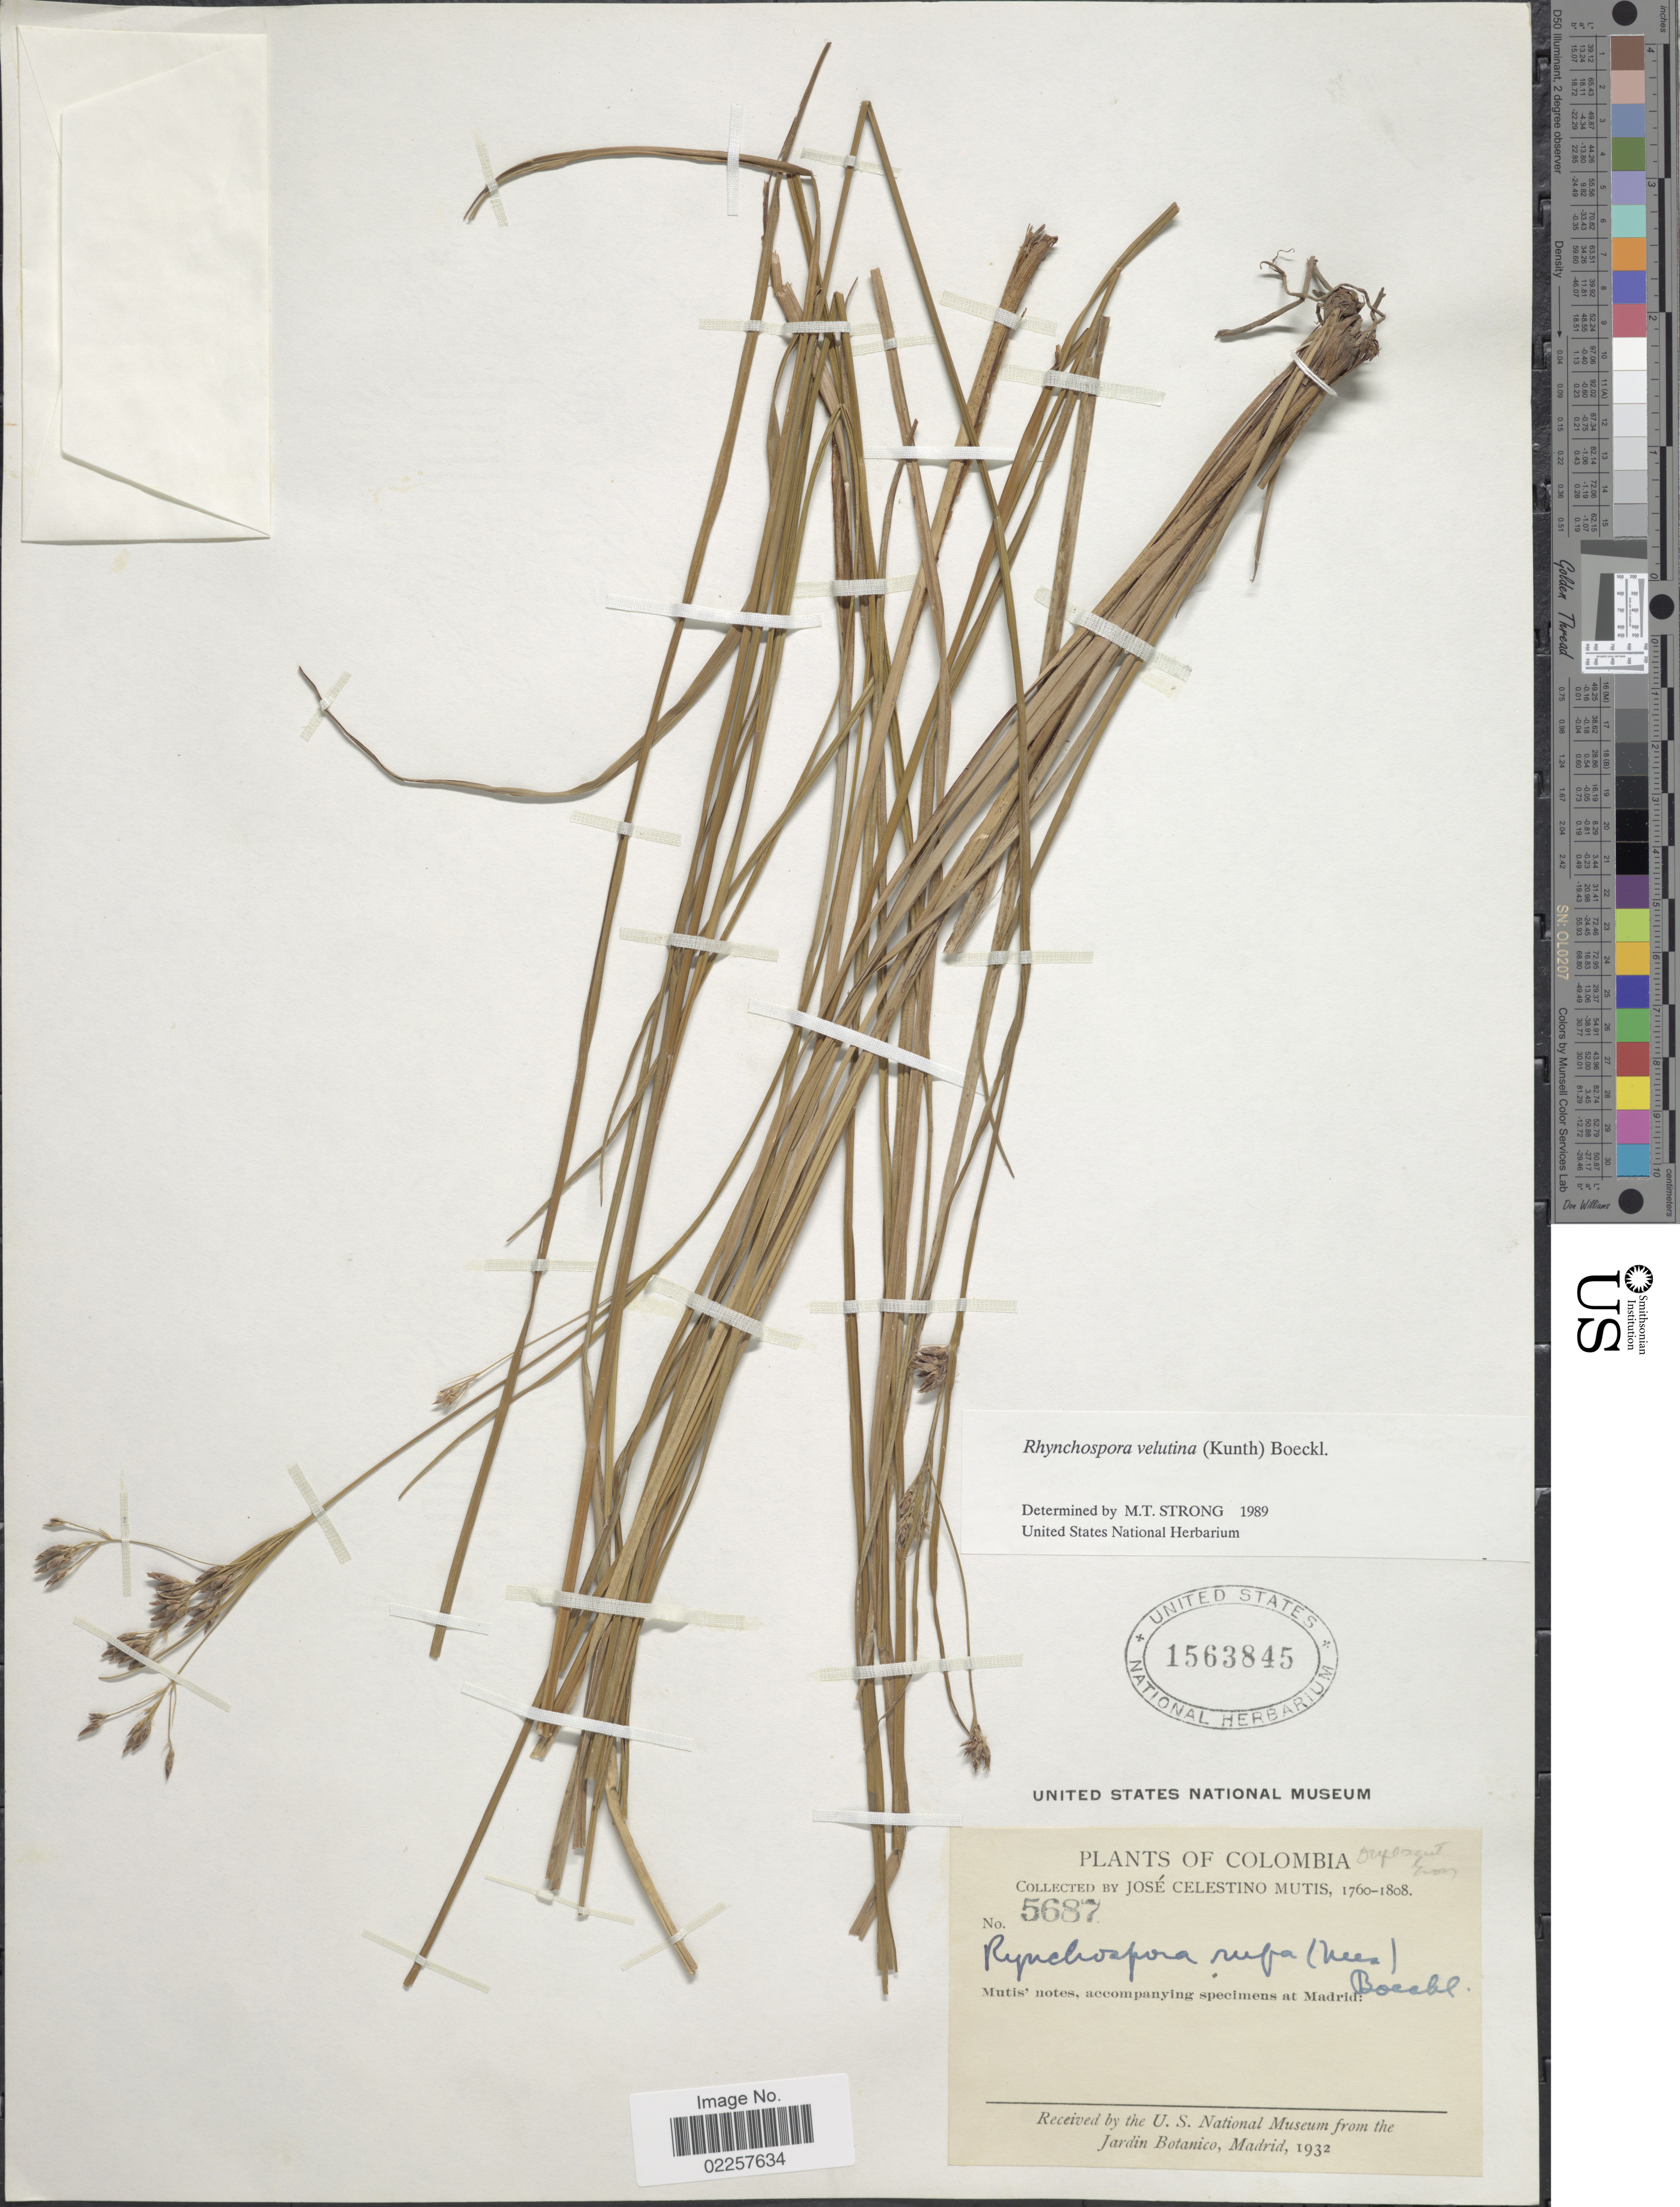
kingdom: Plantae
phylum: Tracheophyta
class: Liliopsida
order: Poales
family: Cyperaceae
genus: Rhynchospora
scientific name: Rhynchospora velutina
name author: (Kunth) Boeckeler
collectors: J. C. B. Mutis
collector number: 5687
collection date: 1760/1808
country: Colombia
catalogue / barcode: US 1563845